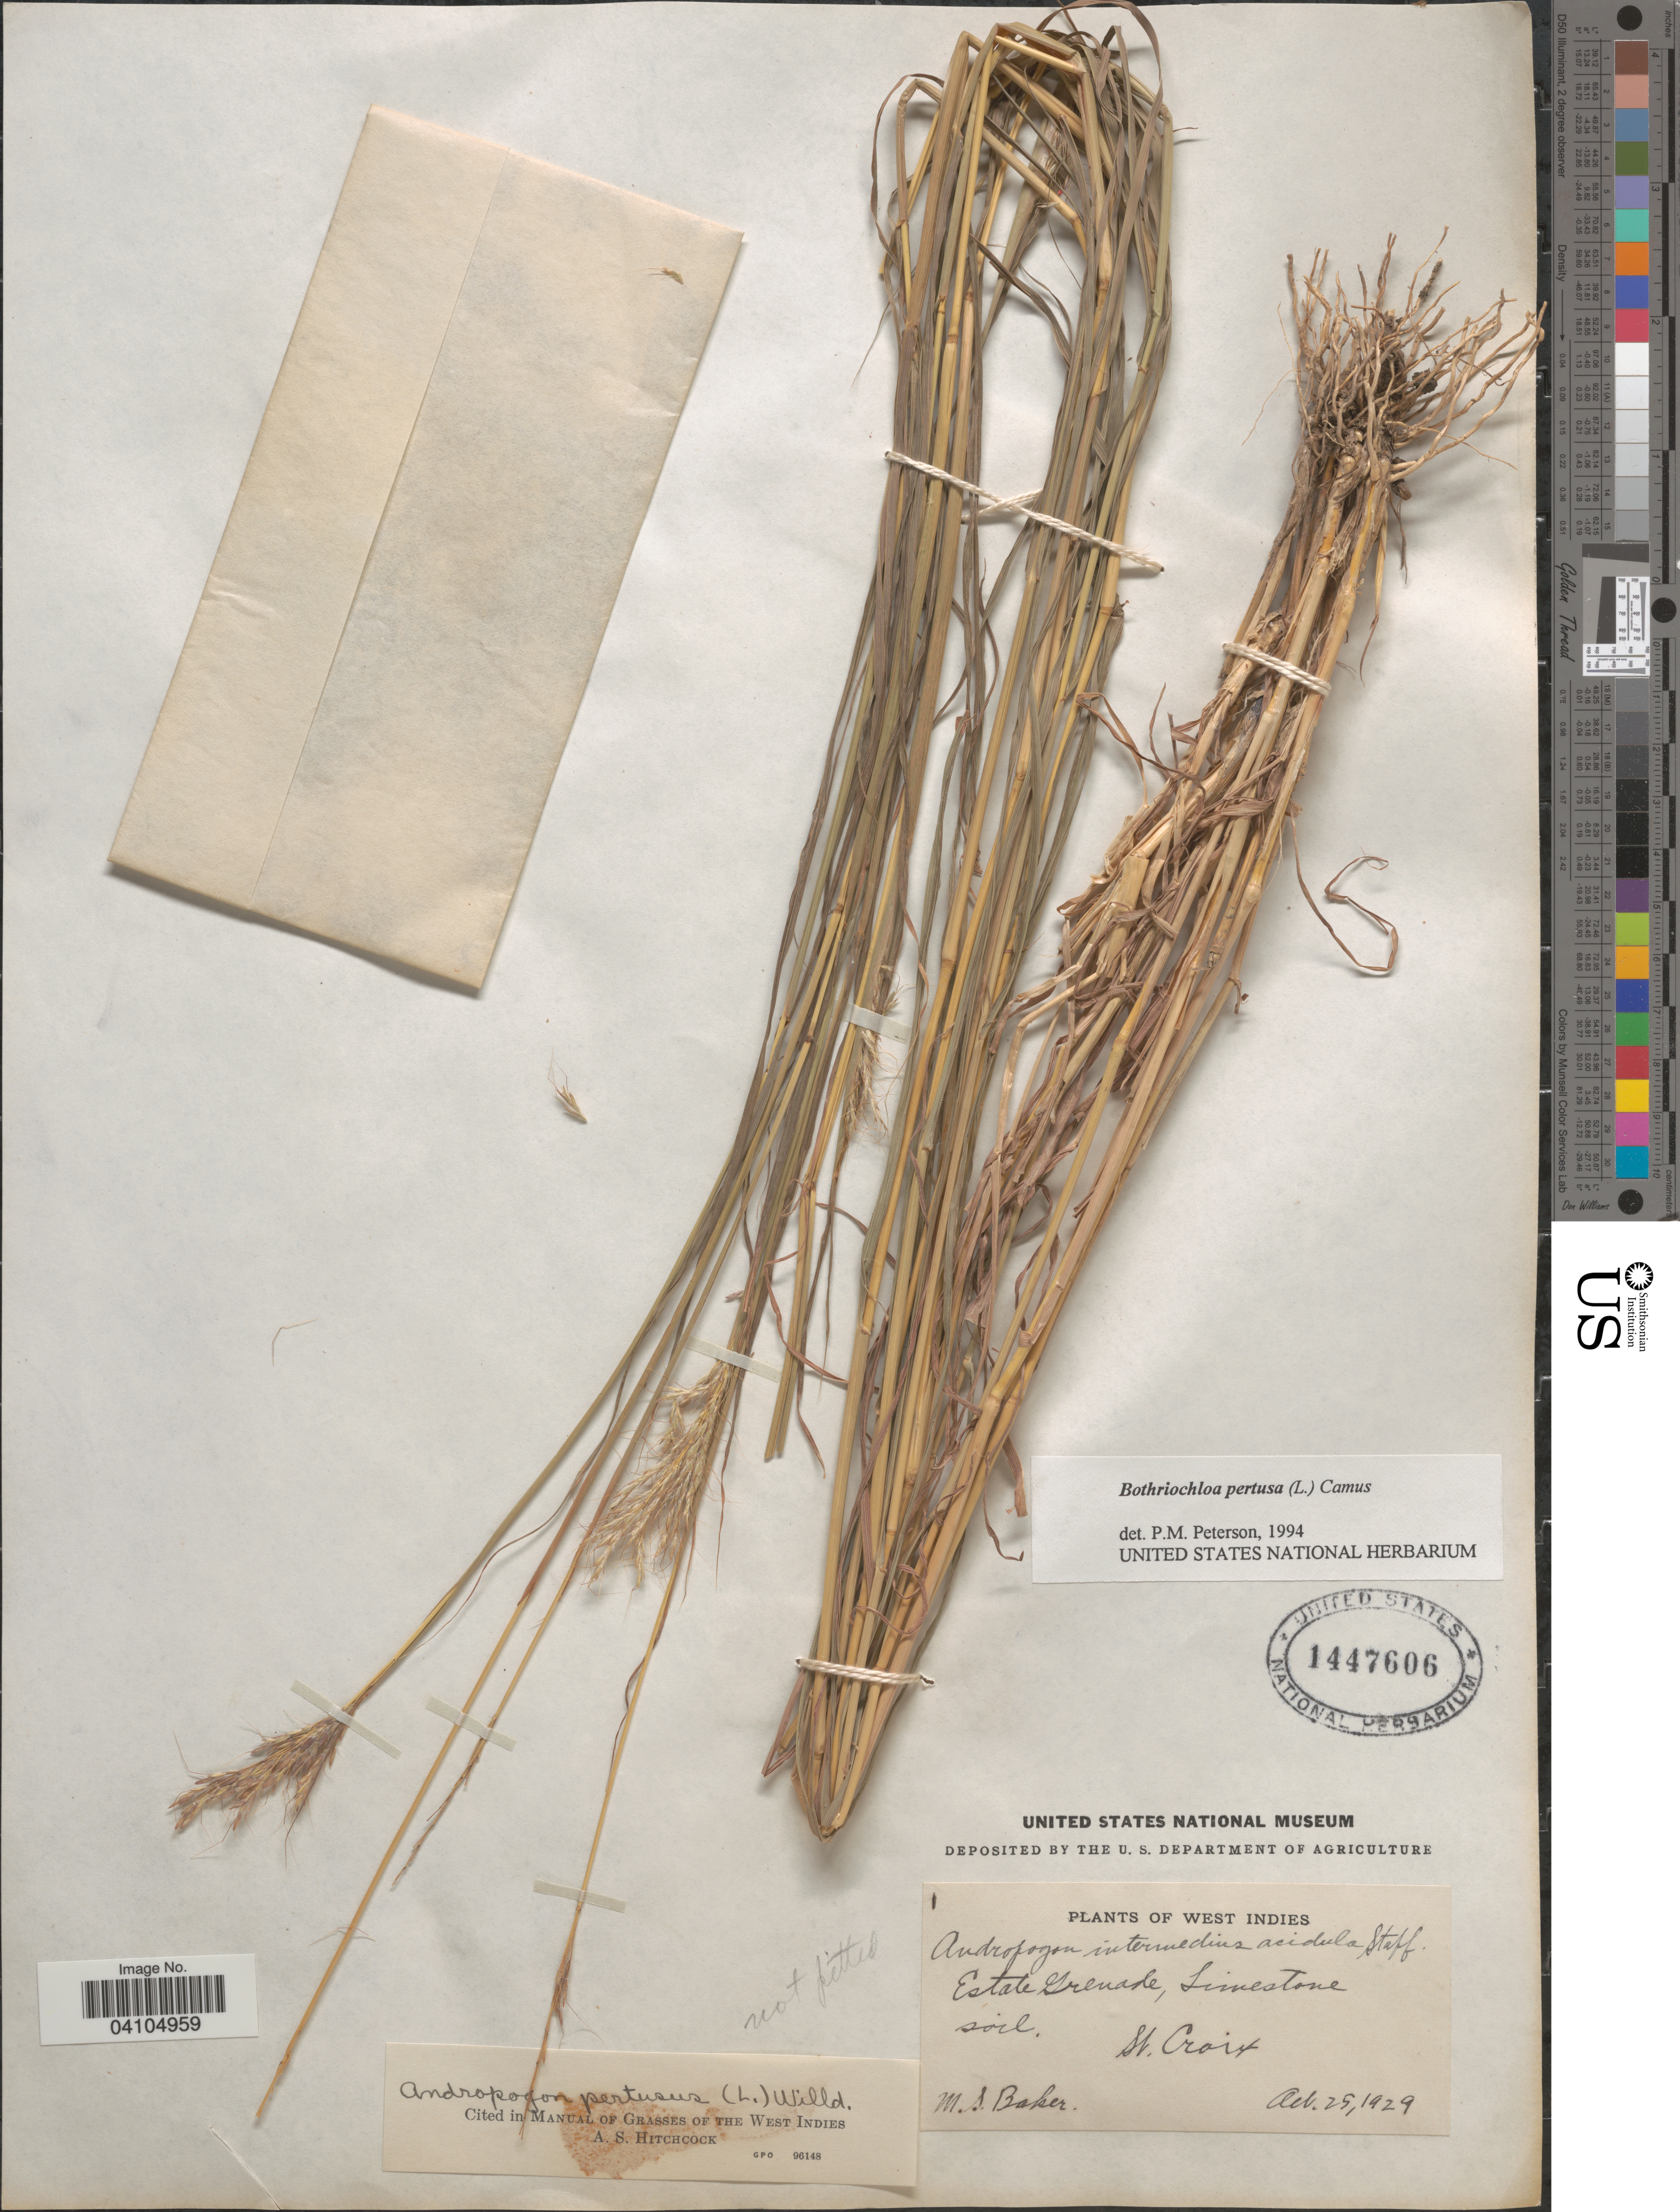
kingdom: Plantae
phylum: Tracheophyta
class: Liliopsida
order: Poales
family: Poaceae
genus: Bothriochloa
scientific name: Bothriochloa pertusa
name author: (L.) A. Camus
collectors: M. S. Baker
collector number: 1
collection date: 1929-10-29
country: U.S. Virgin Islands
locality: Estate Grenade, Limestone soil. St. Croix.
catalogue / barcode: US 1447606